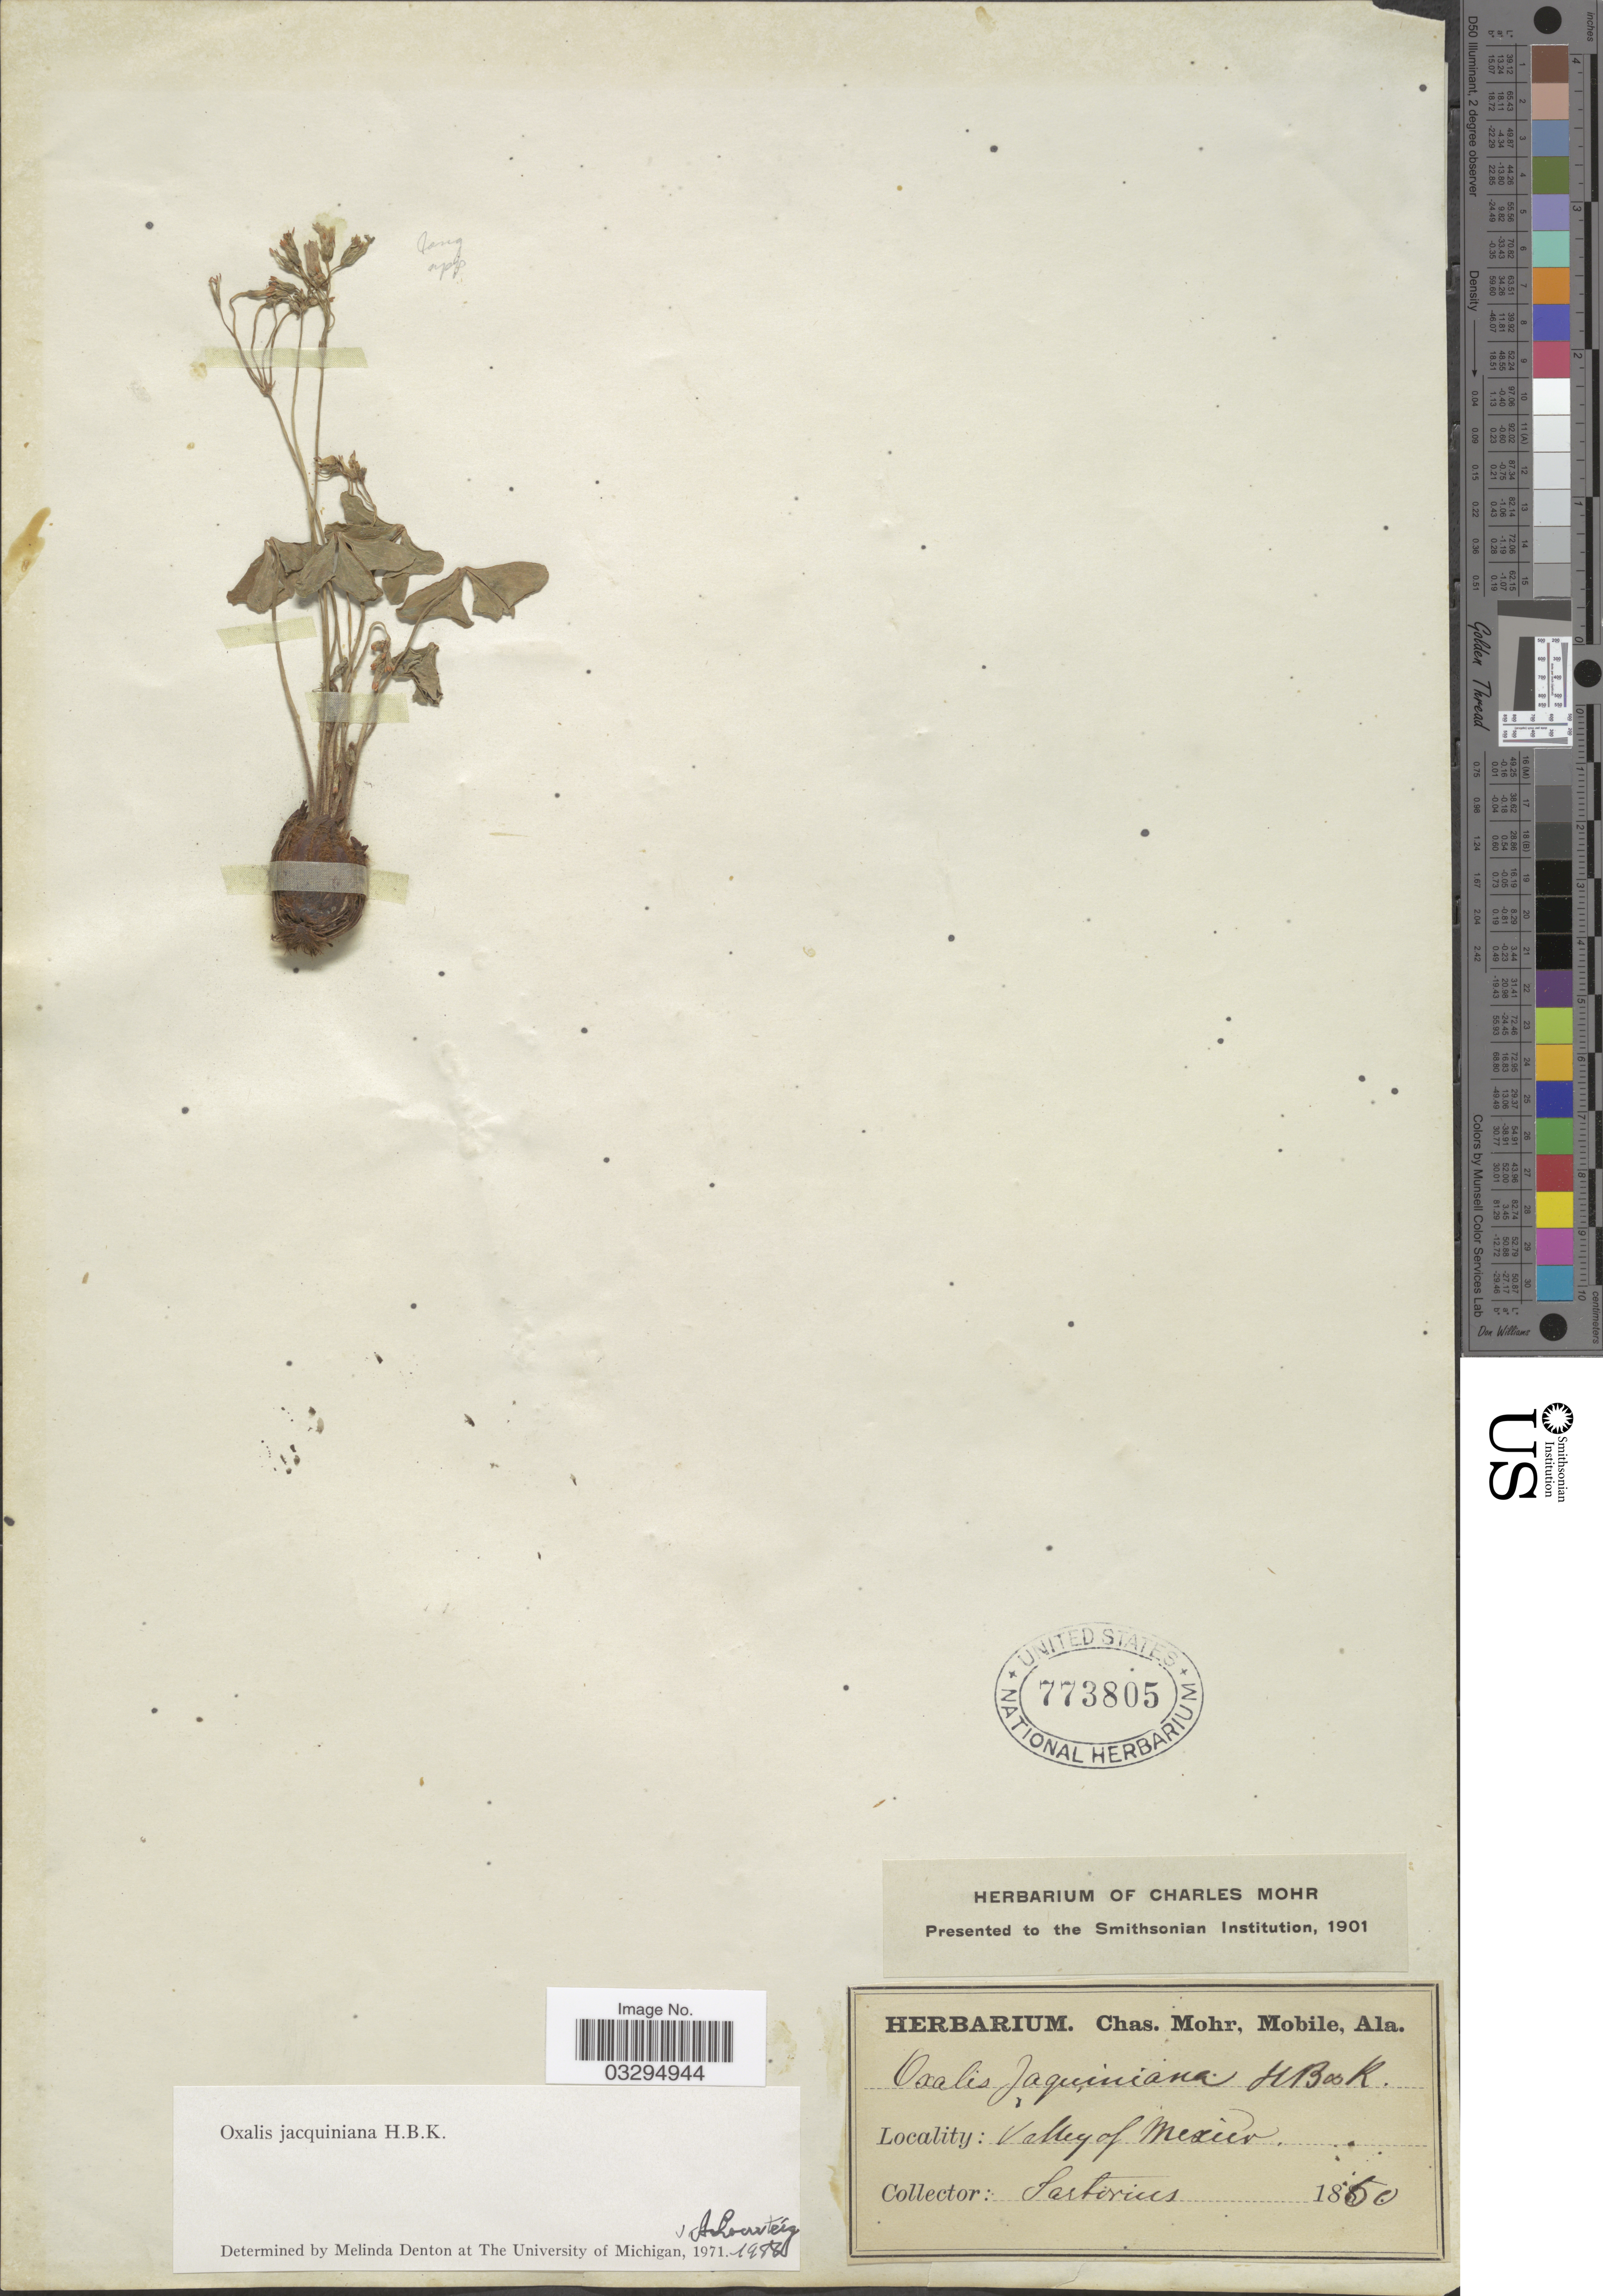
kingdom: Plantae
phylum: Tracheophyta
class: Magnoliopsida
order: Oxalidales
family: Oxalidaceae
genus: Oxalis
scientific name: Oxalis jacquiniana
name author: Kunth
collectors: -. Sartorius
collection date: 1850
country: Mexico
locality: Valley of Mexico.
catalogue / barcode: US 773805